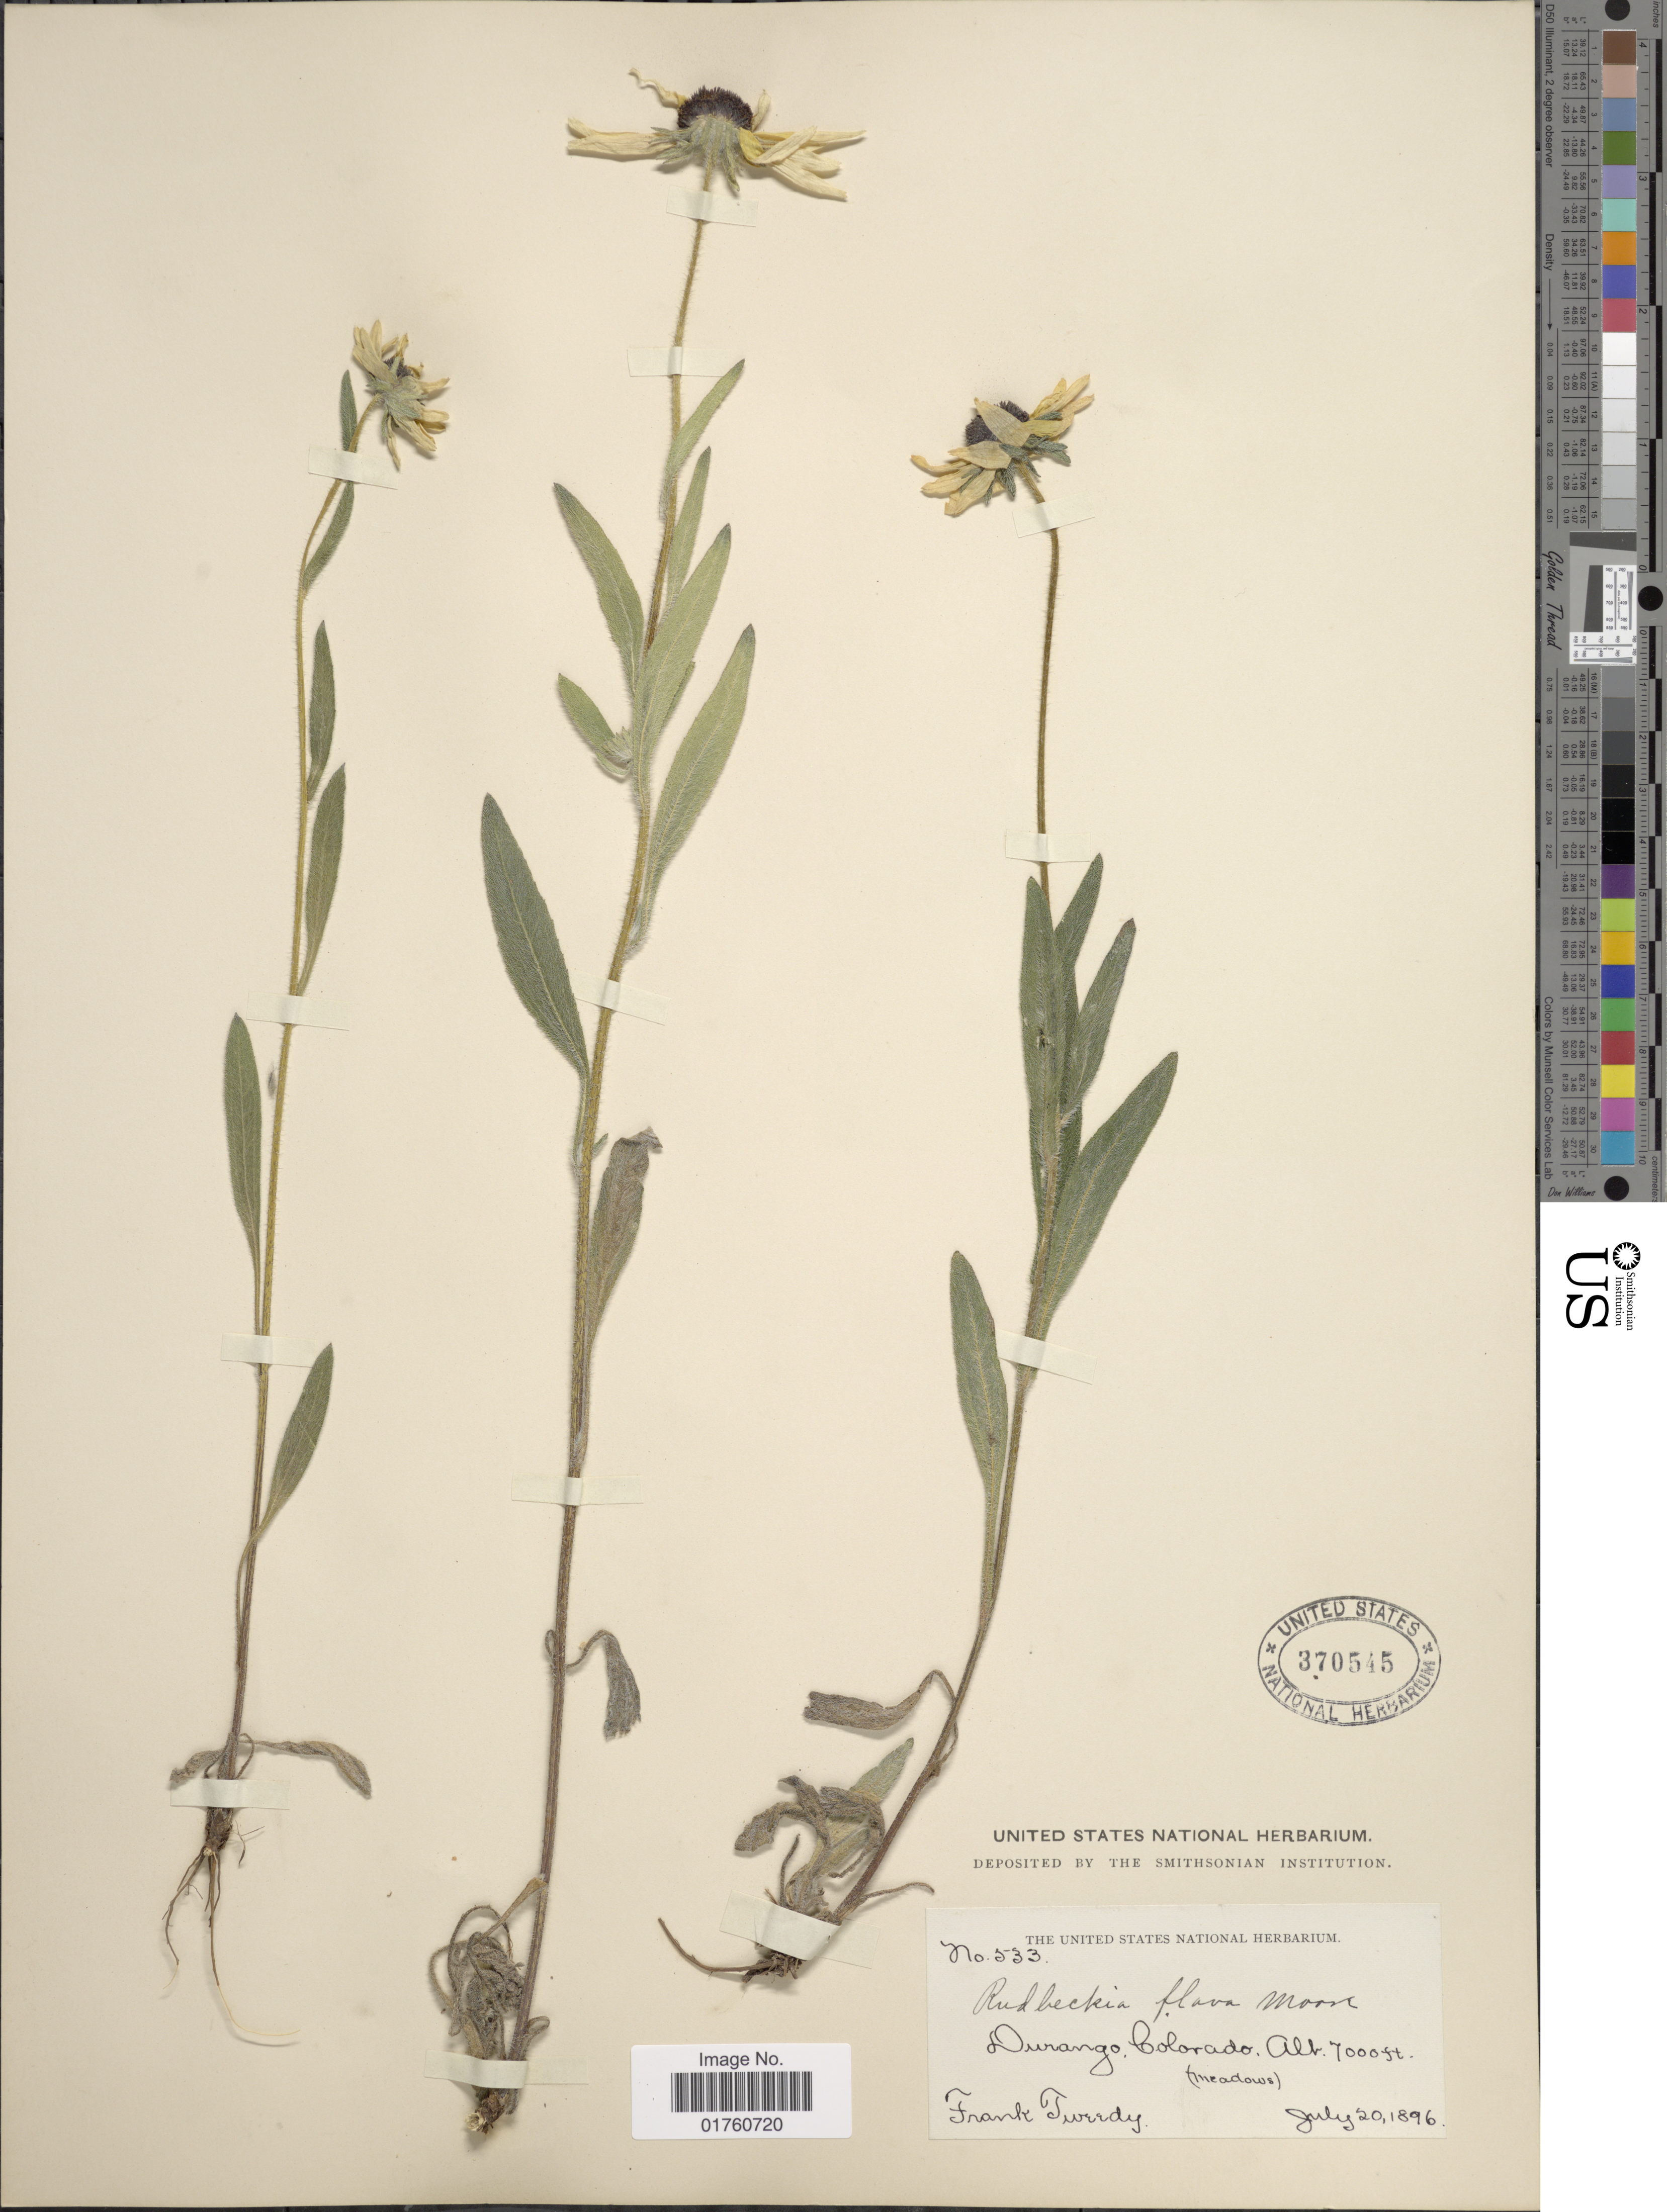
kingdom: Plantae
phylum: Tracheophyta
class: Magnoliopsida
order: Asterales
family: Asteraceae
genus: Rudbeckia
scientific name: Rudbeckia flava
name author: T.V. Moore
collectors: F. Tweedy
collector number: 533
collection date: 1896-07-20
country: United States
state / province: Colorado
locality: Durango, Colorado (meadows)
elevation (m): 2134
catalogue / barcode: US 370545